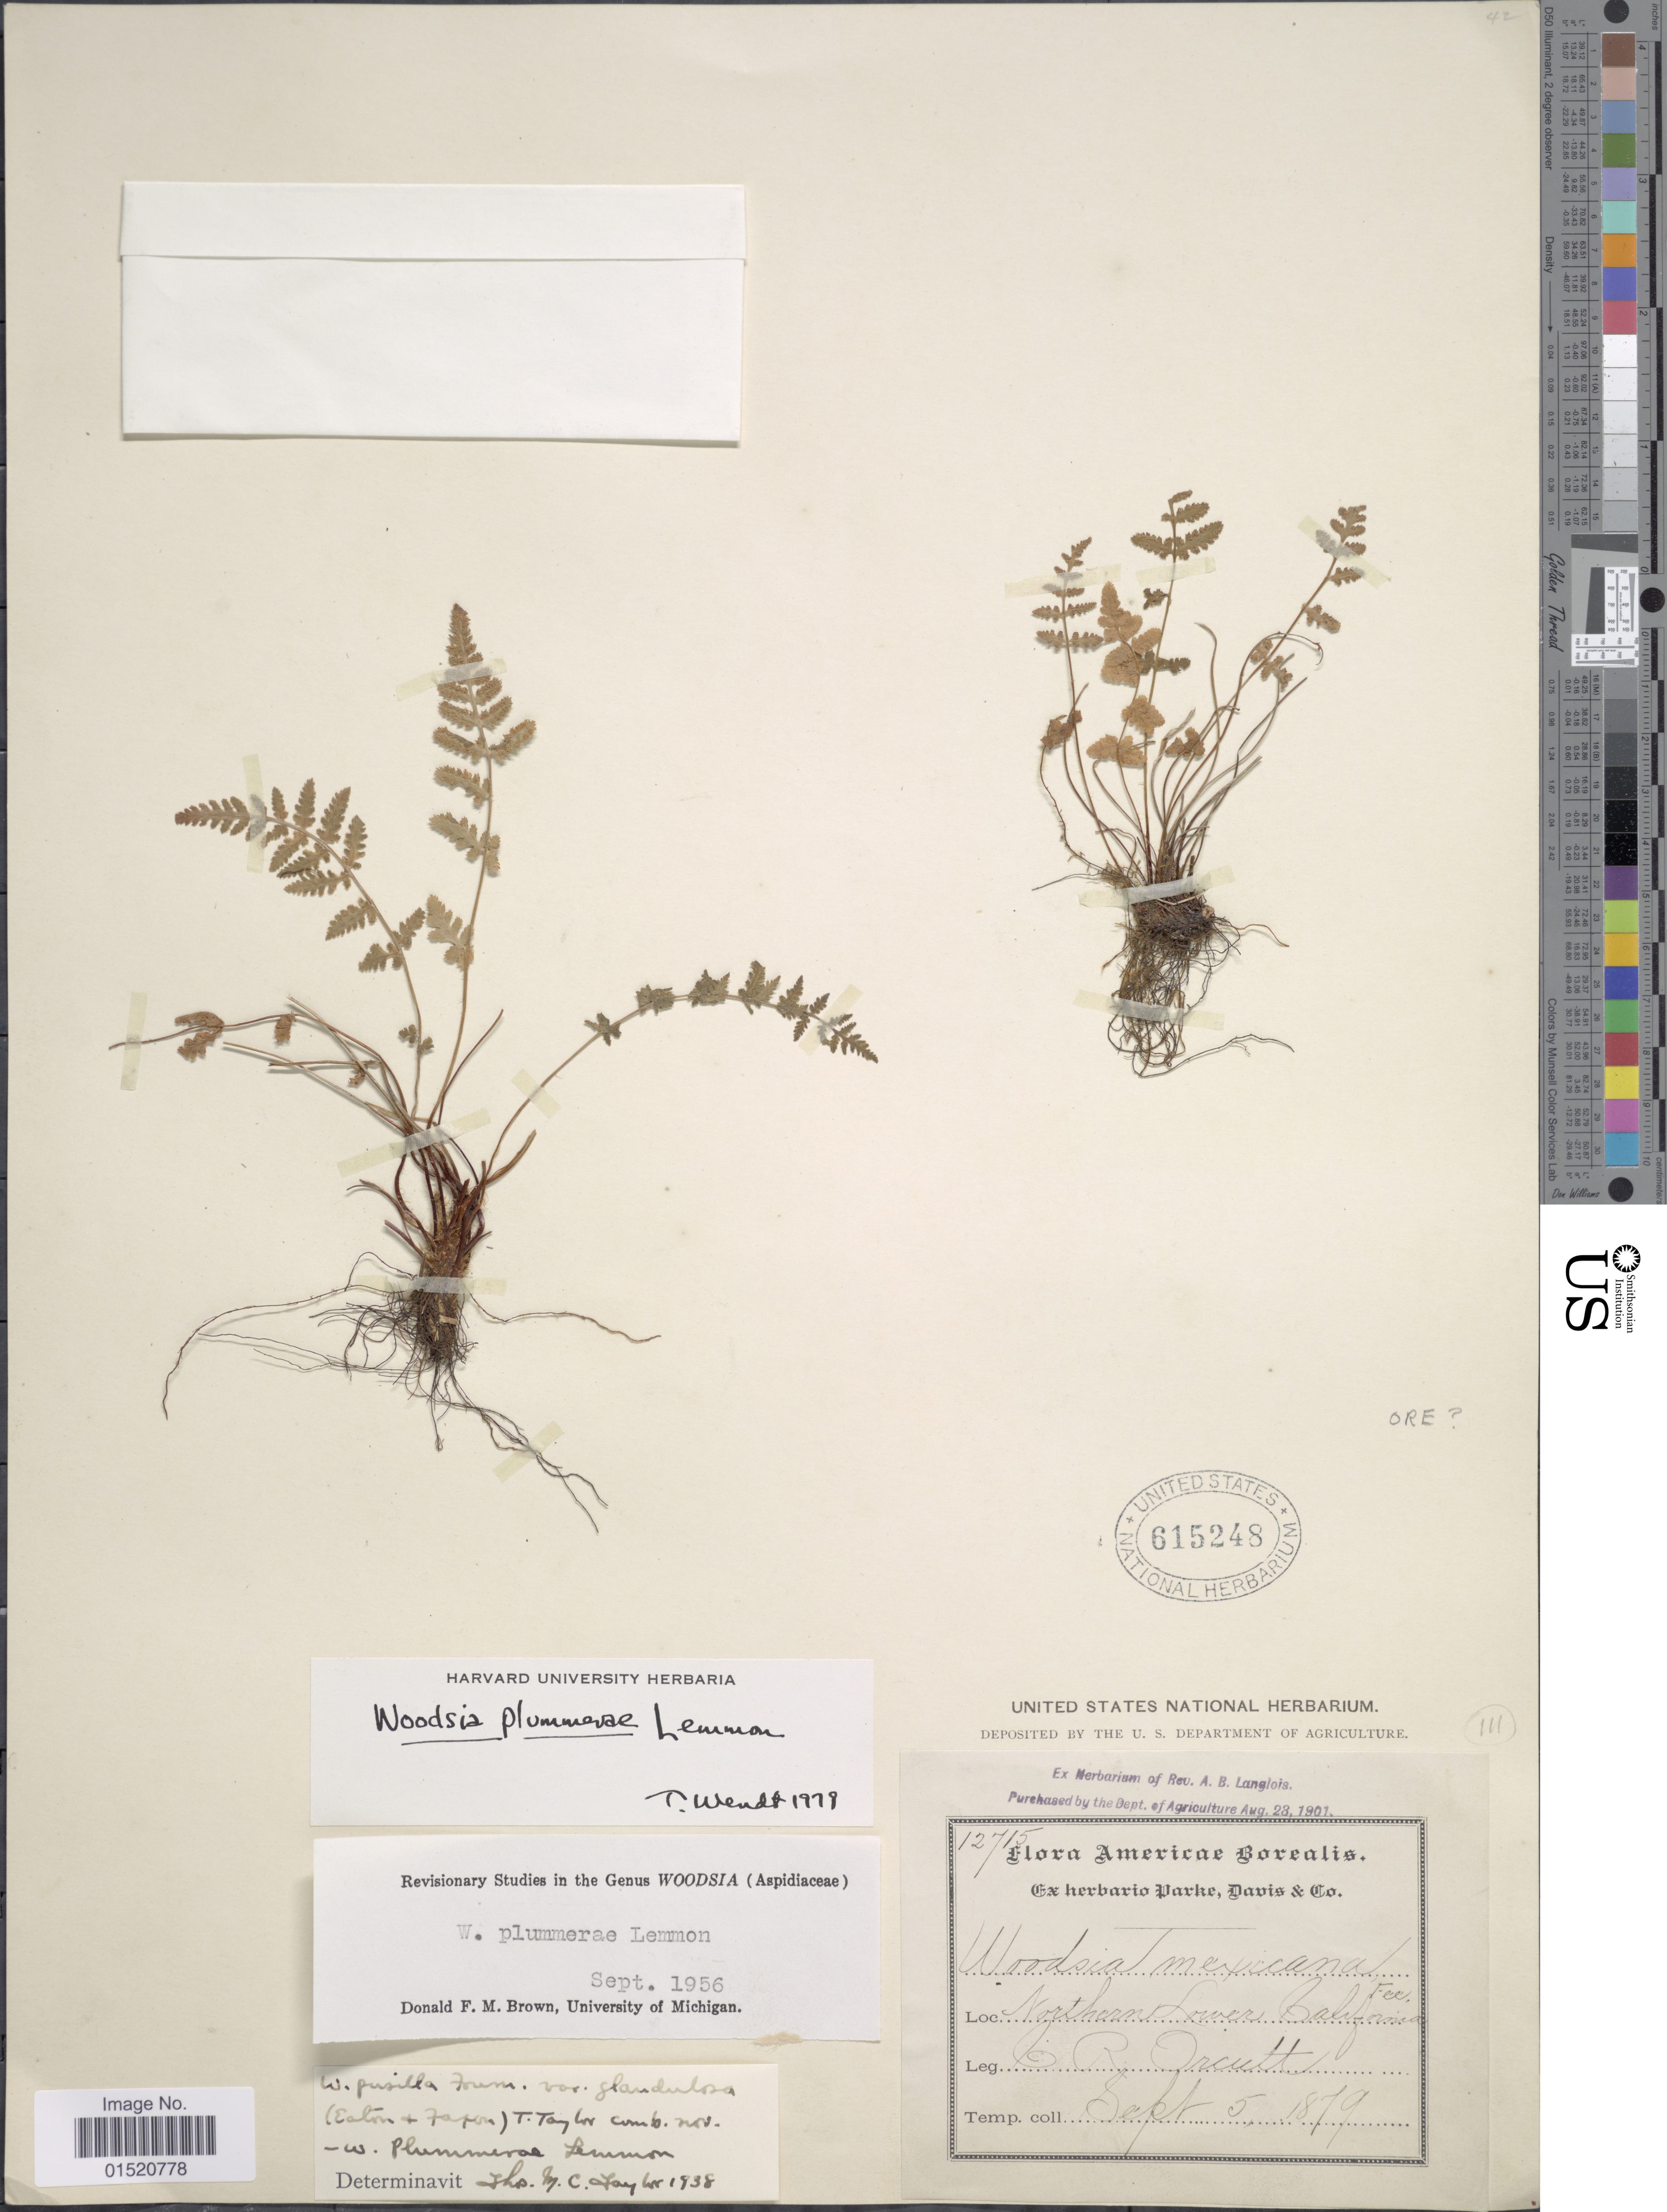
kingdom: Plantae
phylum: Tracheophyta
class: Polypodiopsida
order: Polypodiales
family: Woodsiaceae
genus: Woodsia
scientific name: Woodsia plummerae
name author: Lemmon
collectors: C. R. Orcutt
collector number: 12715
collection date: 1879-09-05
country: Mexico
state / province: Baja California Norte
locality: Northern Lower California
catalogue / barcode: US 615248